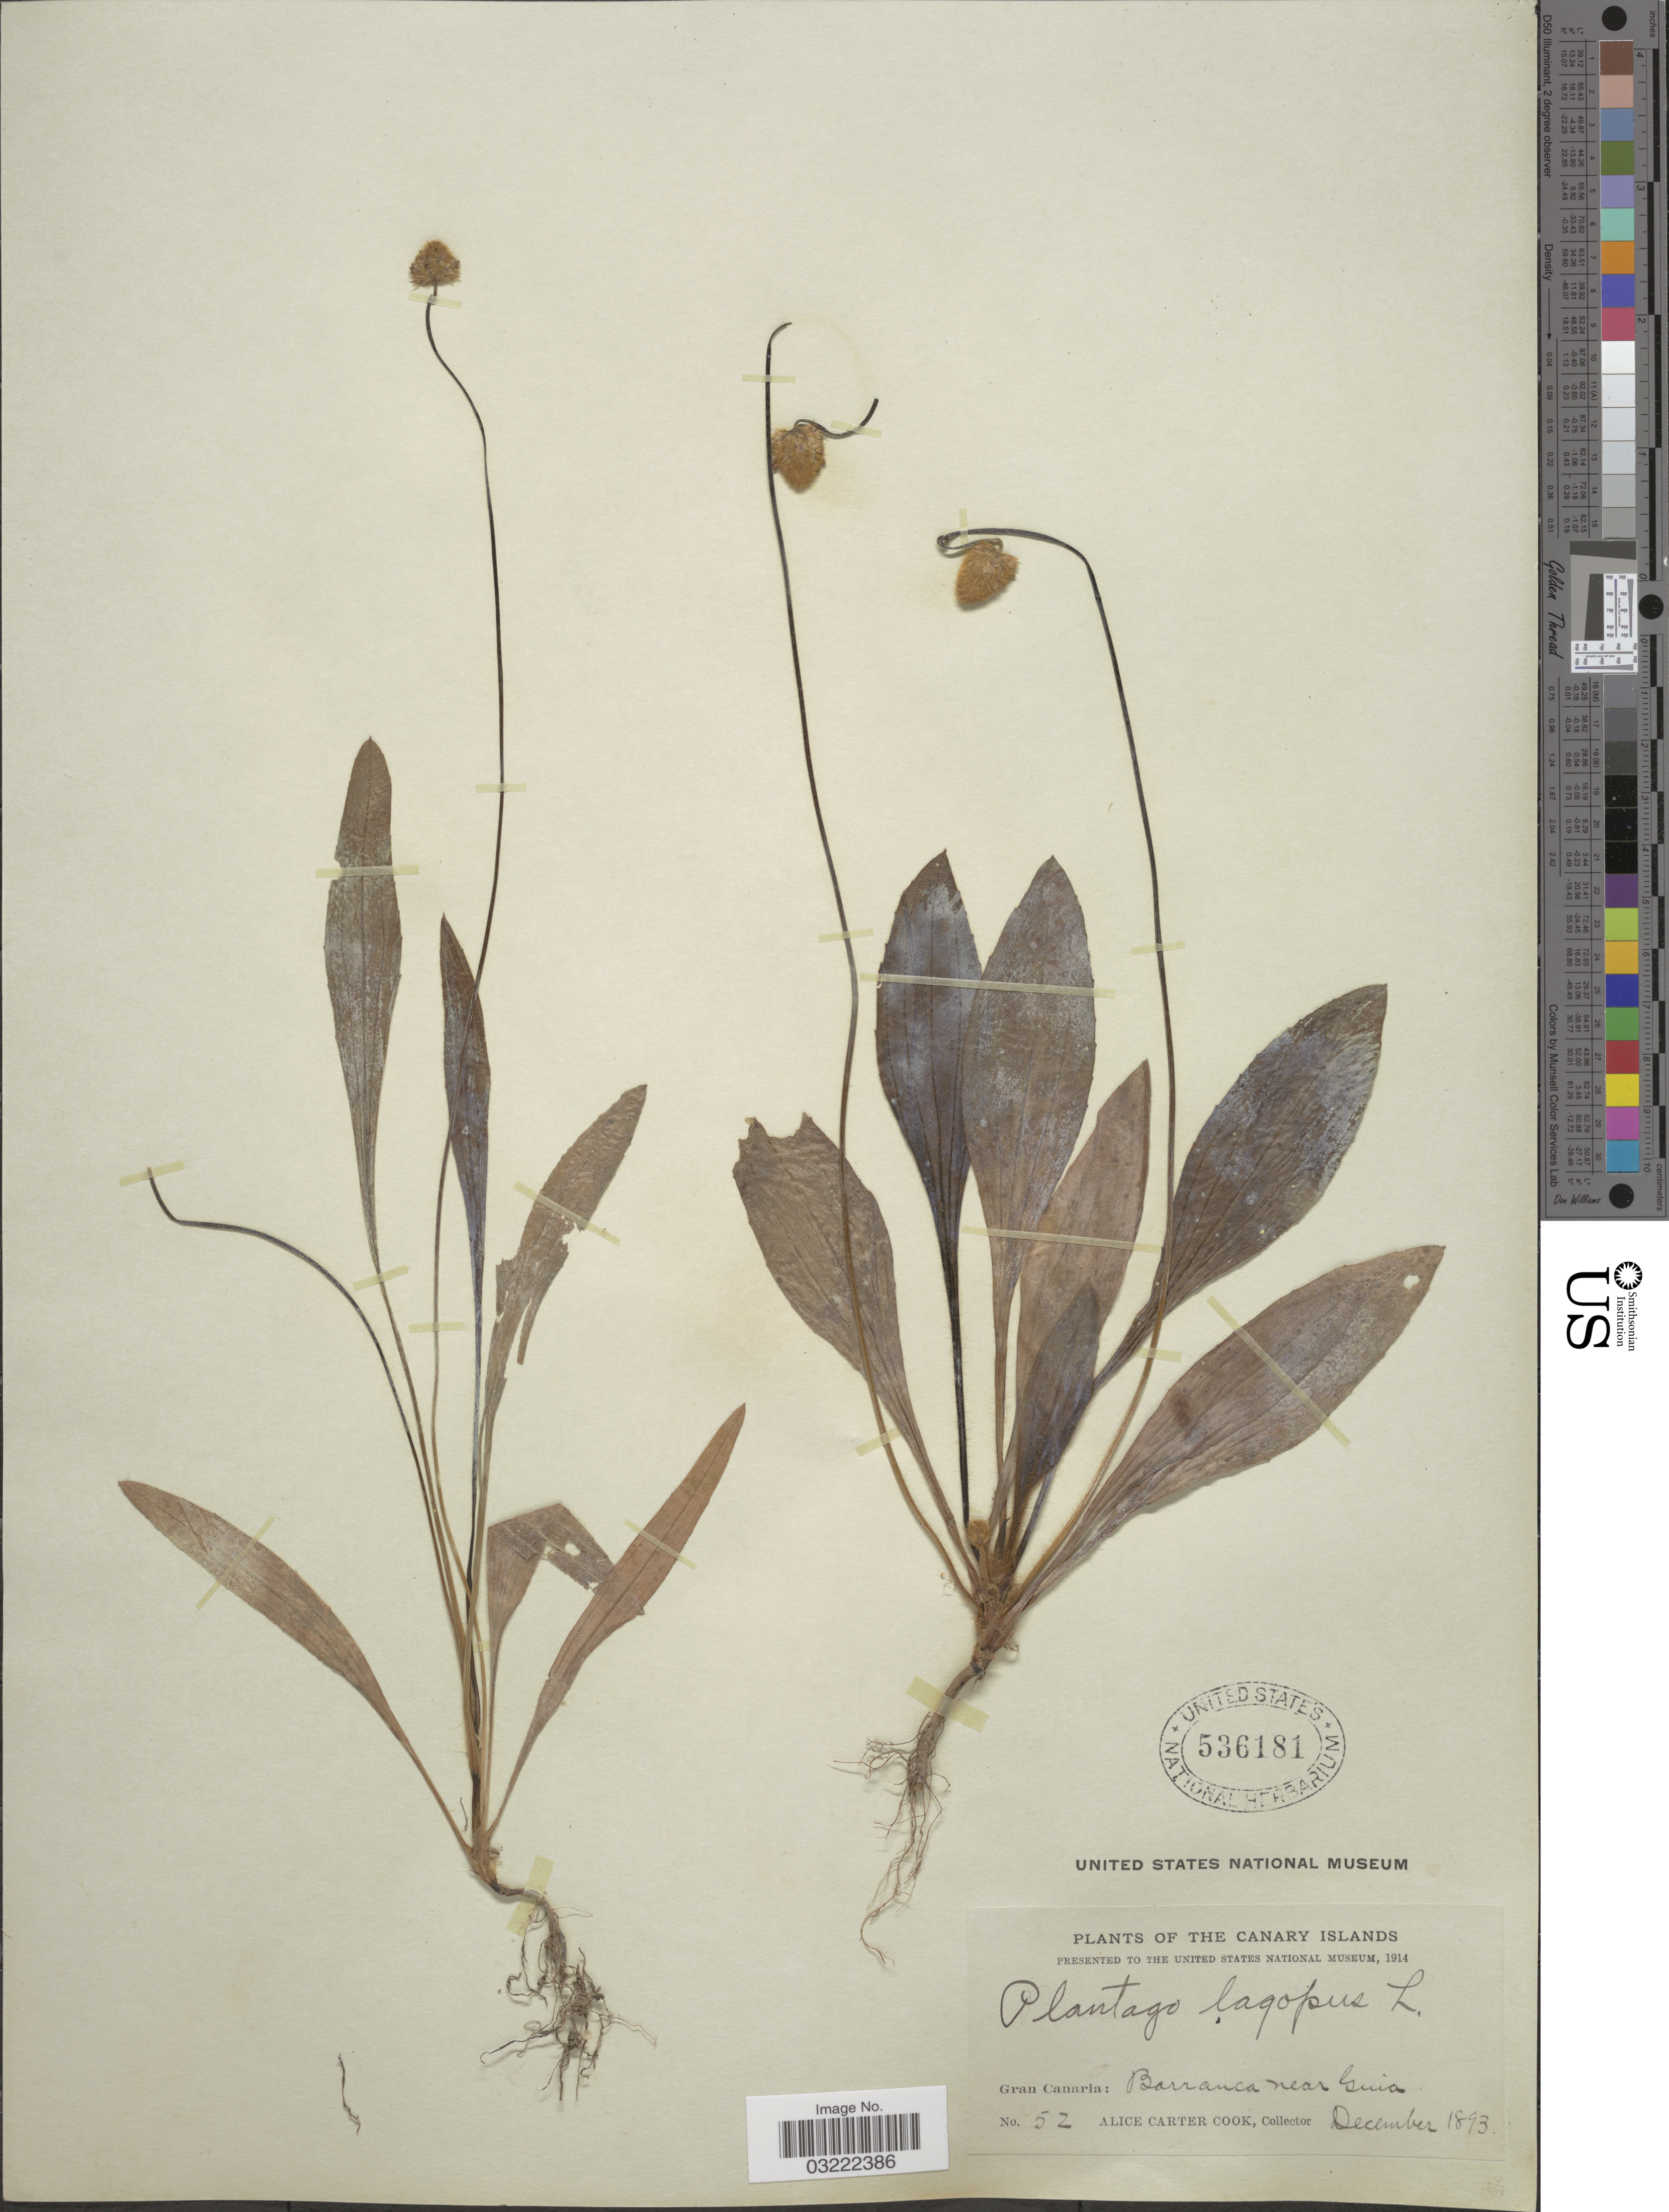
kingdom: Plantae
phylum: Tracheophyta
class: Magnoliopsida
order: Lamiales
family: Plantaginaceae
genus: Plantago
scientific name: Plantago lagopus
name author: L.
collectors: Alice C. Cook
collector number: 52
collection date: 1893-12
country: Spain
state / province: Canarias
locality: The Canary Islands, Gran Canaria: Barranca near Guia.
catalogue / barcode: US 536181